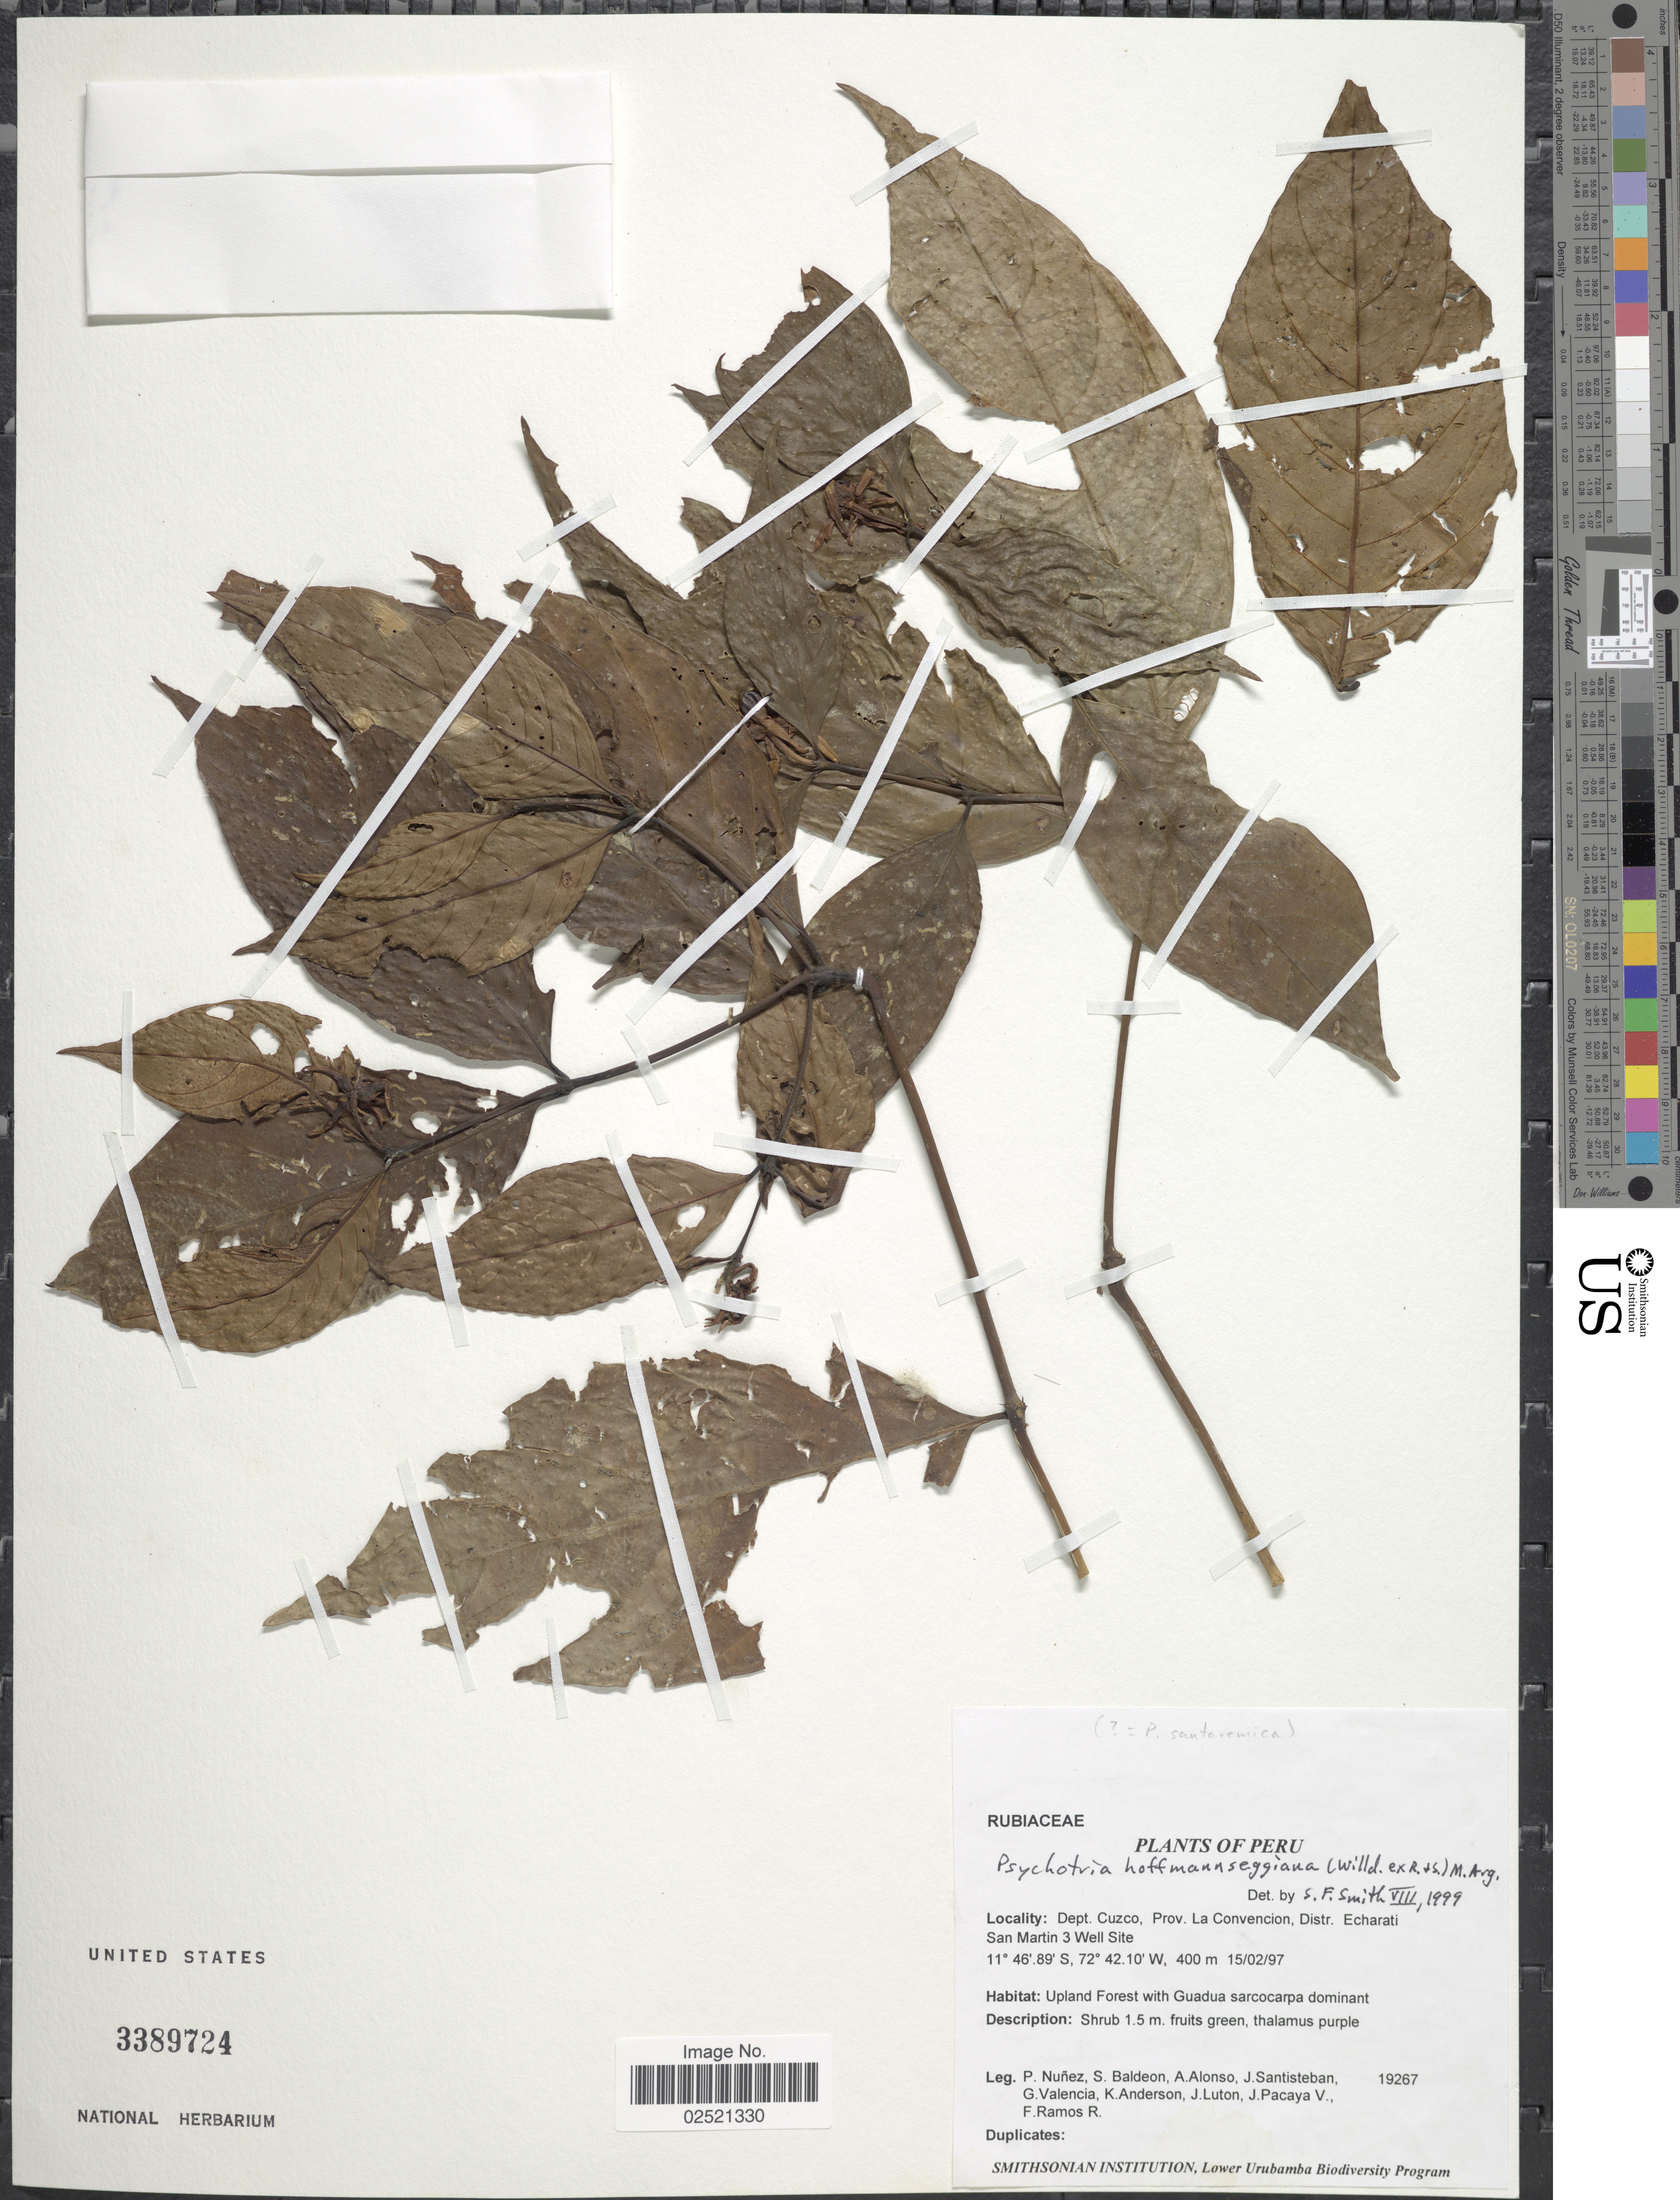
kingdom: Plantae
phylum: Tracheophyta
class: Magnoliopsida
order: Gentianales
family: Rubiaceae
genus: Psychotria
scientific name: Psychotria hoffmannseggiana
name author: (Willd. ex Roem. & Schult.) Müll. Arg.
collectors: P. Nuñez V., S. Baldeon, J. Santisteban, G. Valencia & et al.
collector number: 19267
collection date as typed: Transcribed d/m/y: 15/2/97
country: Peru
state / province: Cusco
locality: Cuzco, Prov. La Convencion, Distr. Echarati San Martin 3 Well Site.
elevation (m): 400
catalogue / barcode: US 3389724